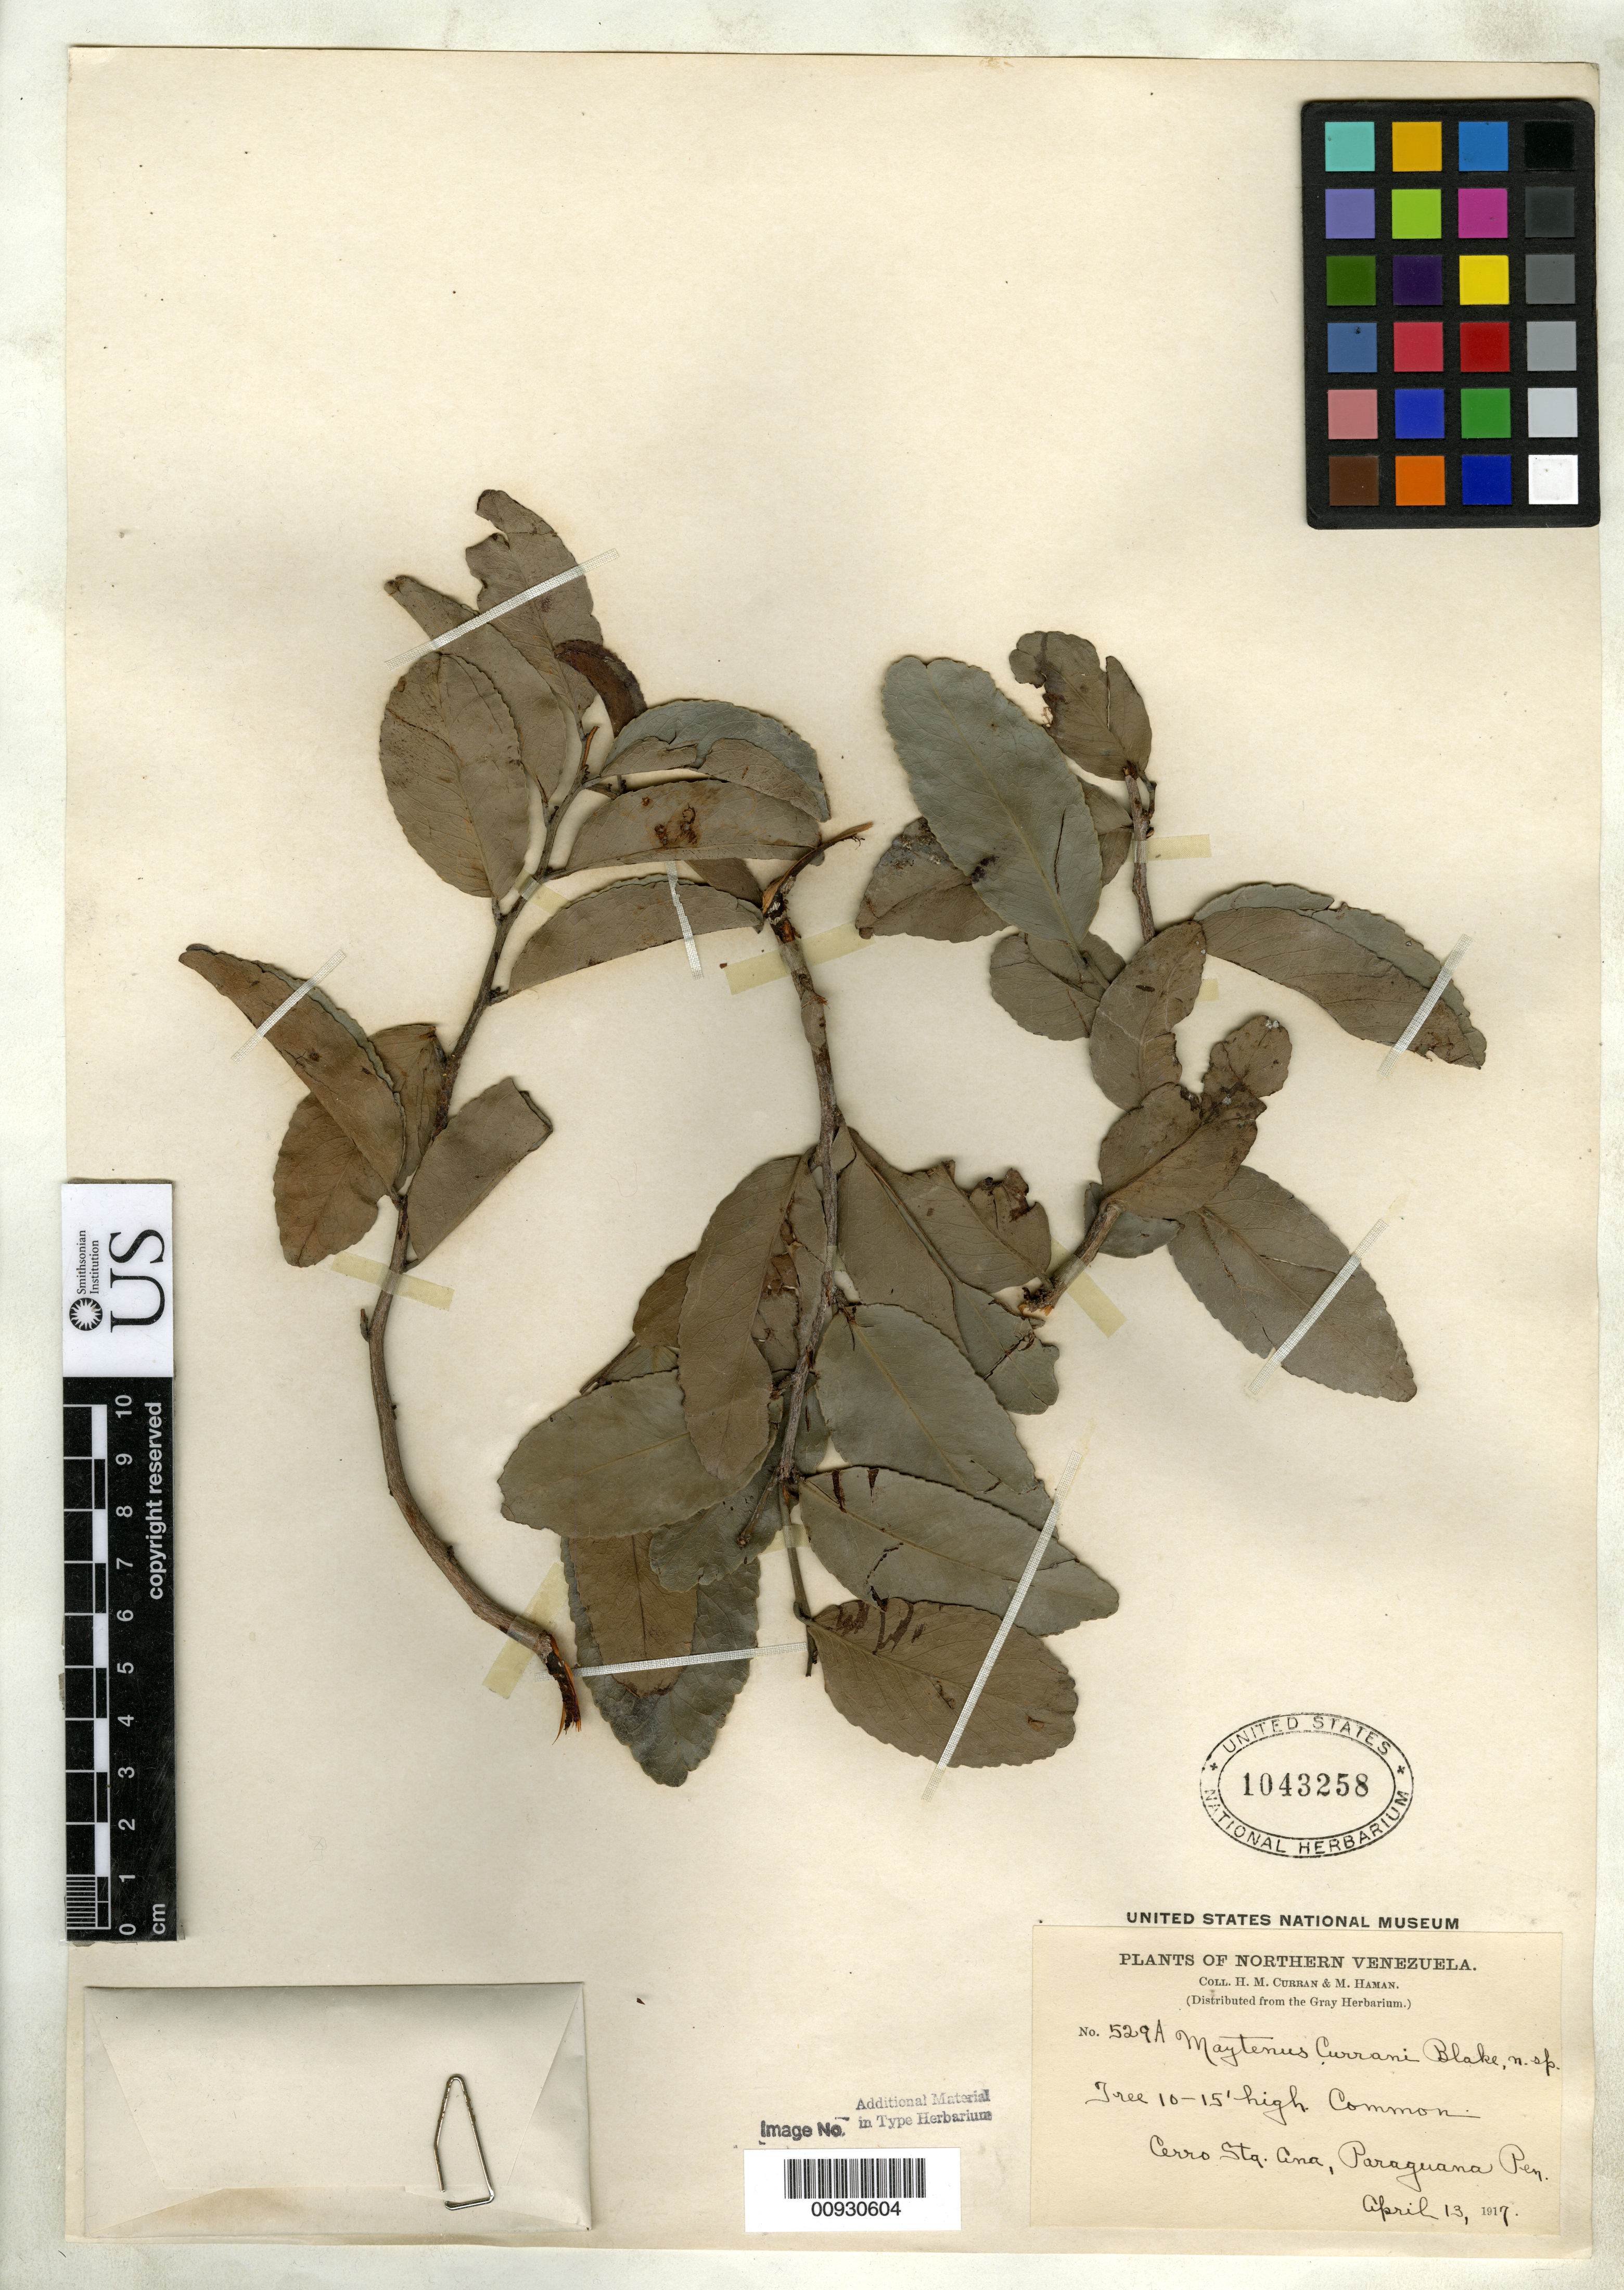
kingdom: Plantae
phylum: Tracheophyta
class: Magnoliopsida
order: Celastrales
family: Celastraceae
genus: Maytenus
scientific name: Maytenus curranii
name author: S.F. Blake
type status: Isotype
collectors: H. M. Curran & M. Haman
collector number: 529A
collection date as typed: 13 Apr 1917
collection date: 1917-04-13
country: Venezuela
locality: Cerro Santa Ana, Paraguana Peninsula.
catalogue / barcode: US 1043258